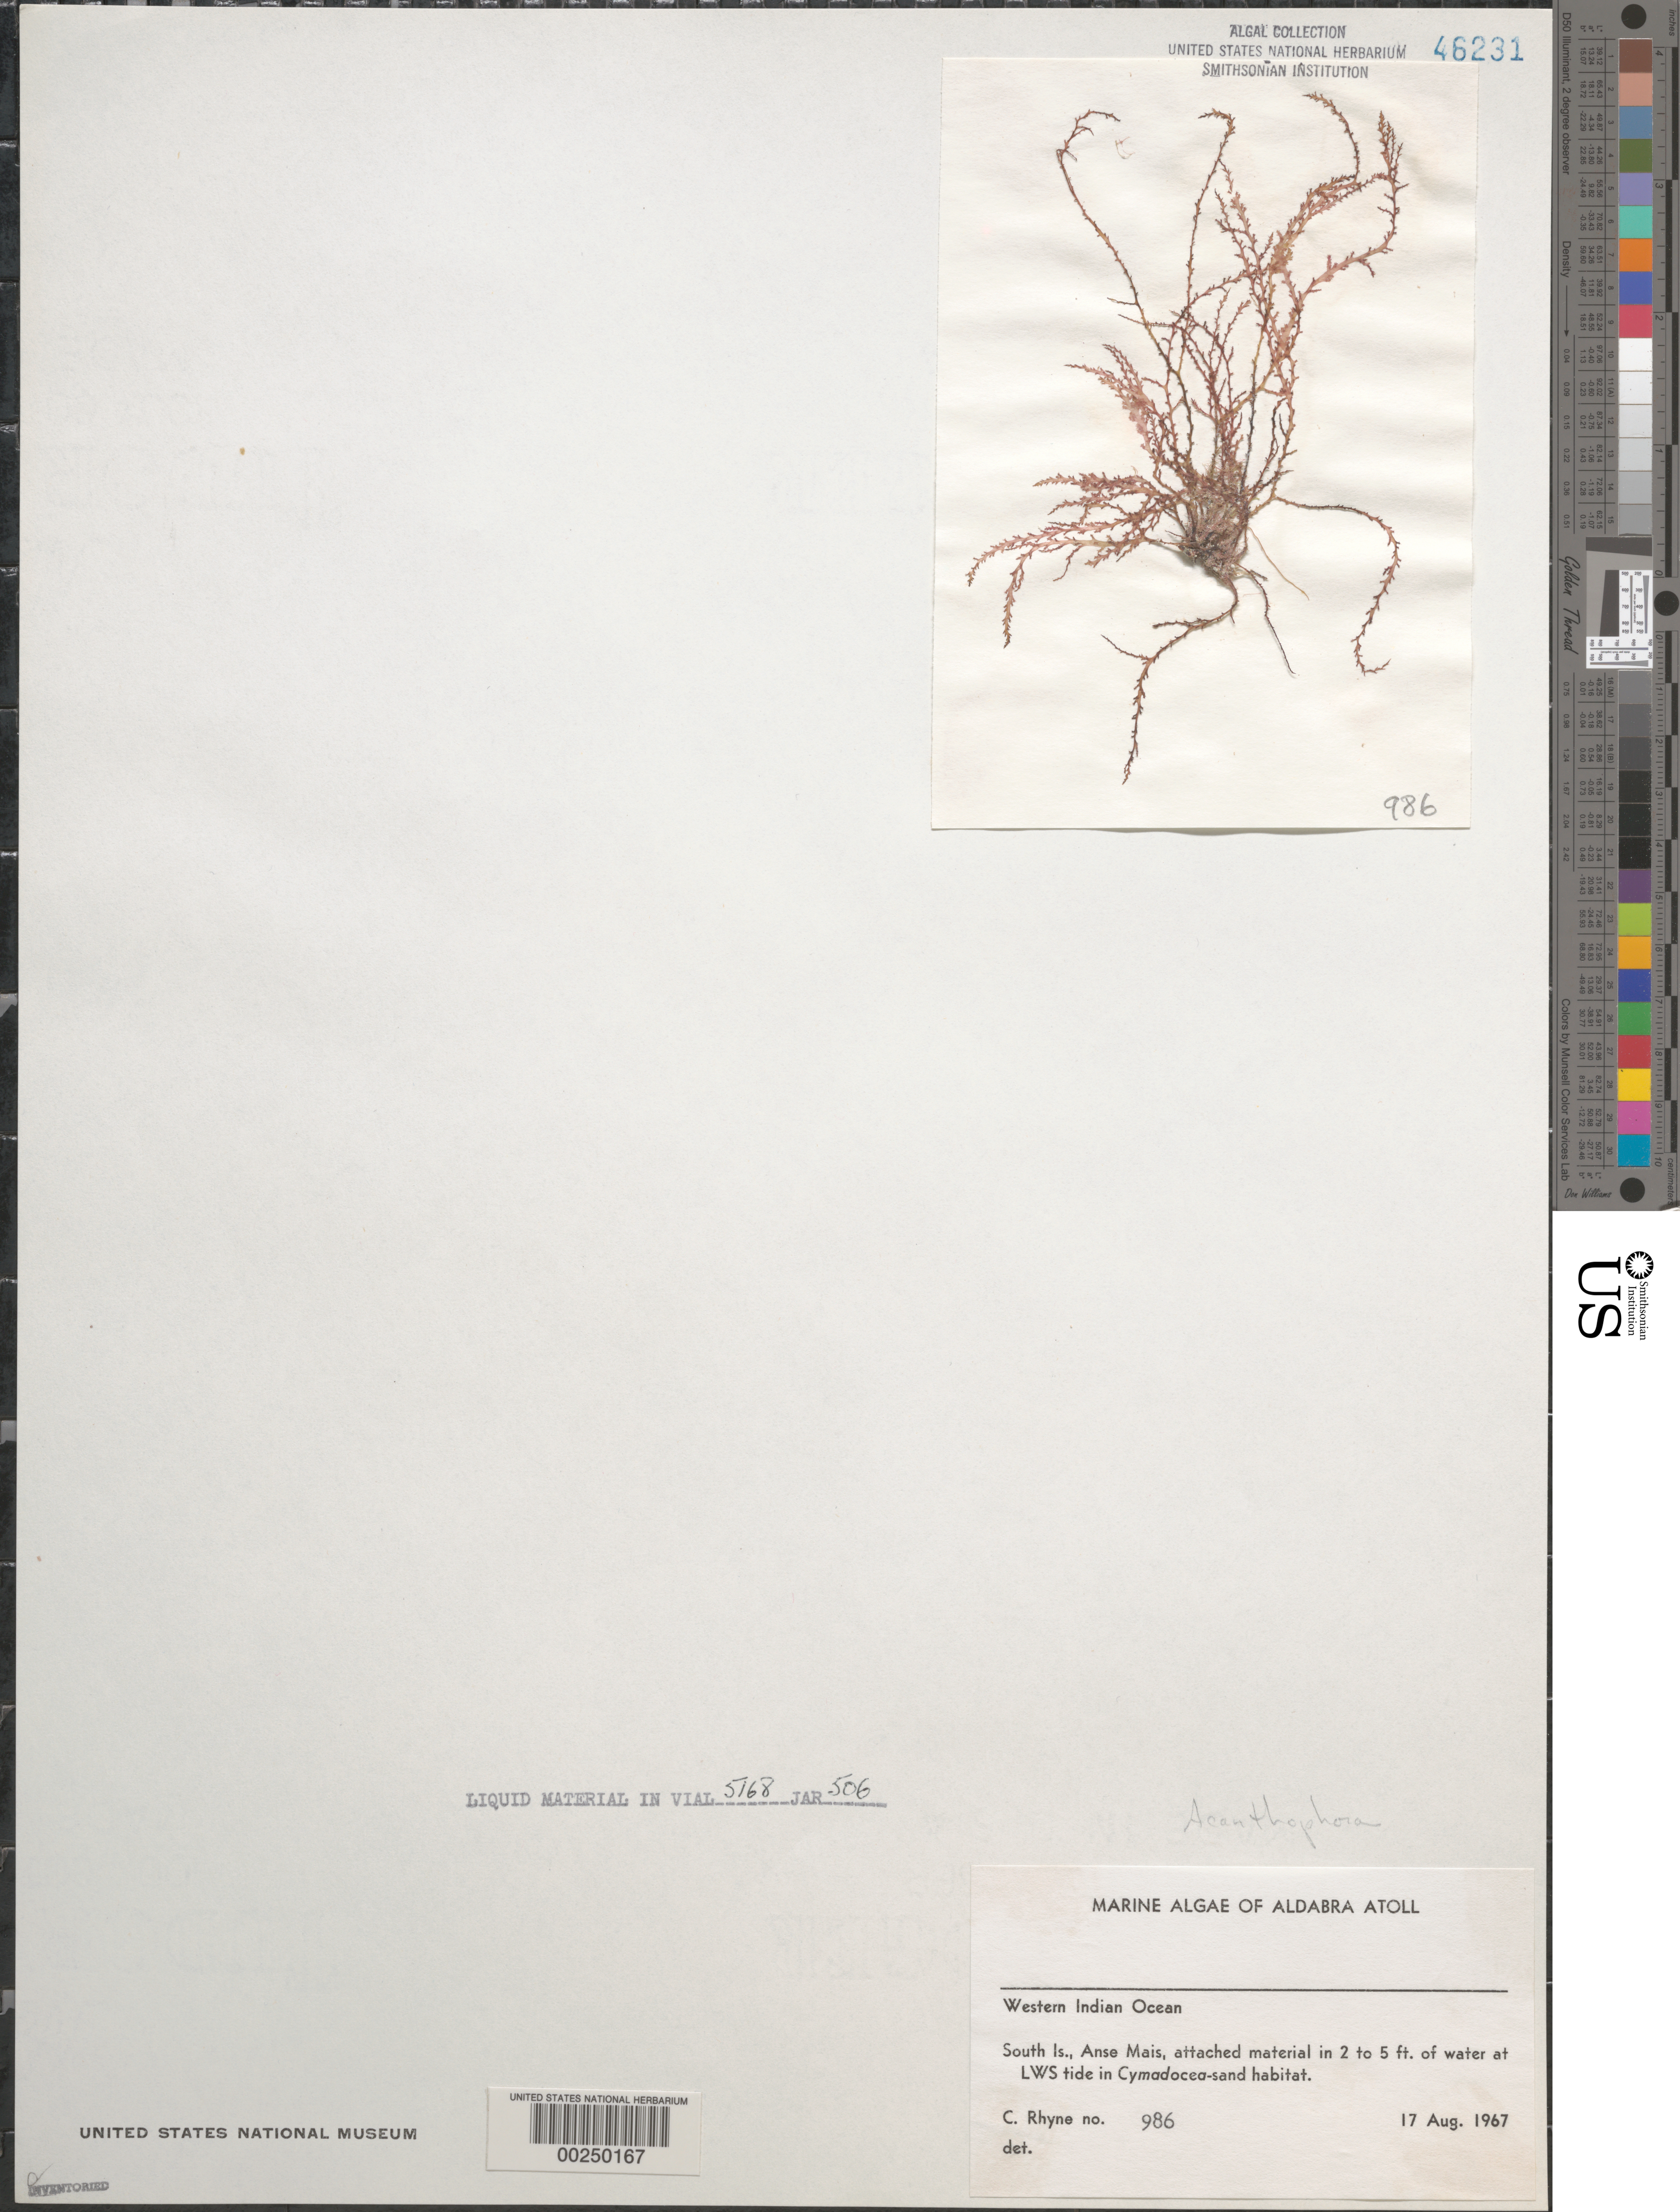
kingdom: Plantae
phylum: Rhodophyta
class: Florideophyceae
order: Ceramiales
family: Rhodomelaceae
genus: Acanthophora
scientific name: Acanthophora sp.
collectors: C. Rhyne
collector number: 986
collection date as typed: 17 Aug 1967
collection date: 1967-08-17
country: Seychelles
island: Aldabra Atoll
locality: South Islet, Anse Mais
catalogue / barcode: US 46231